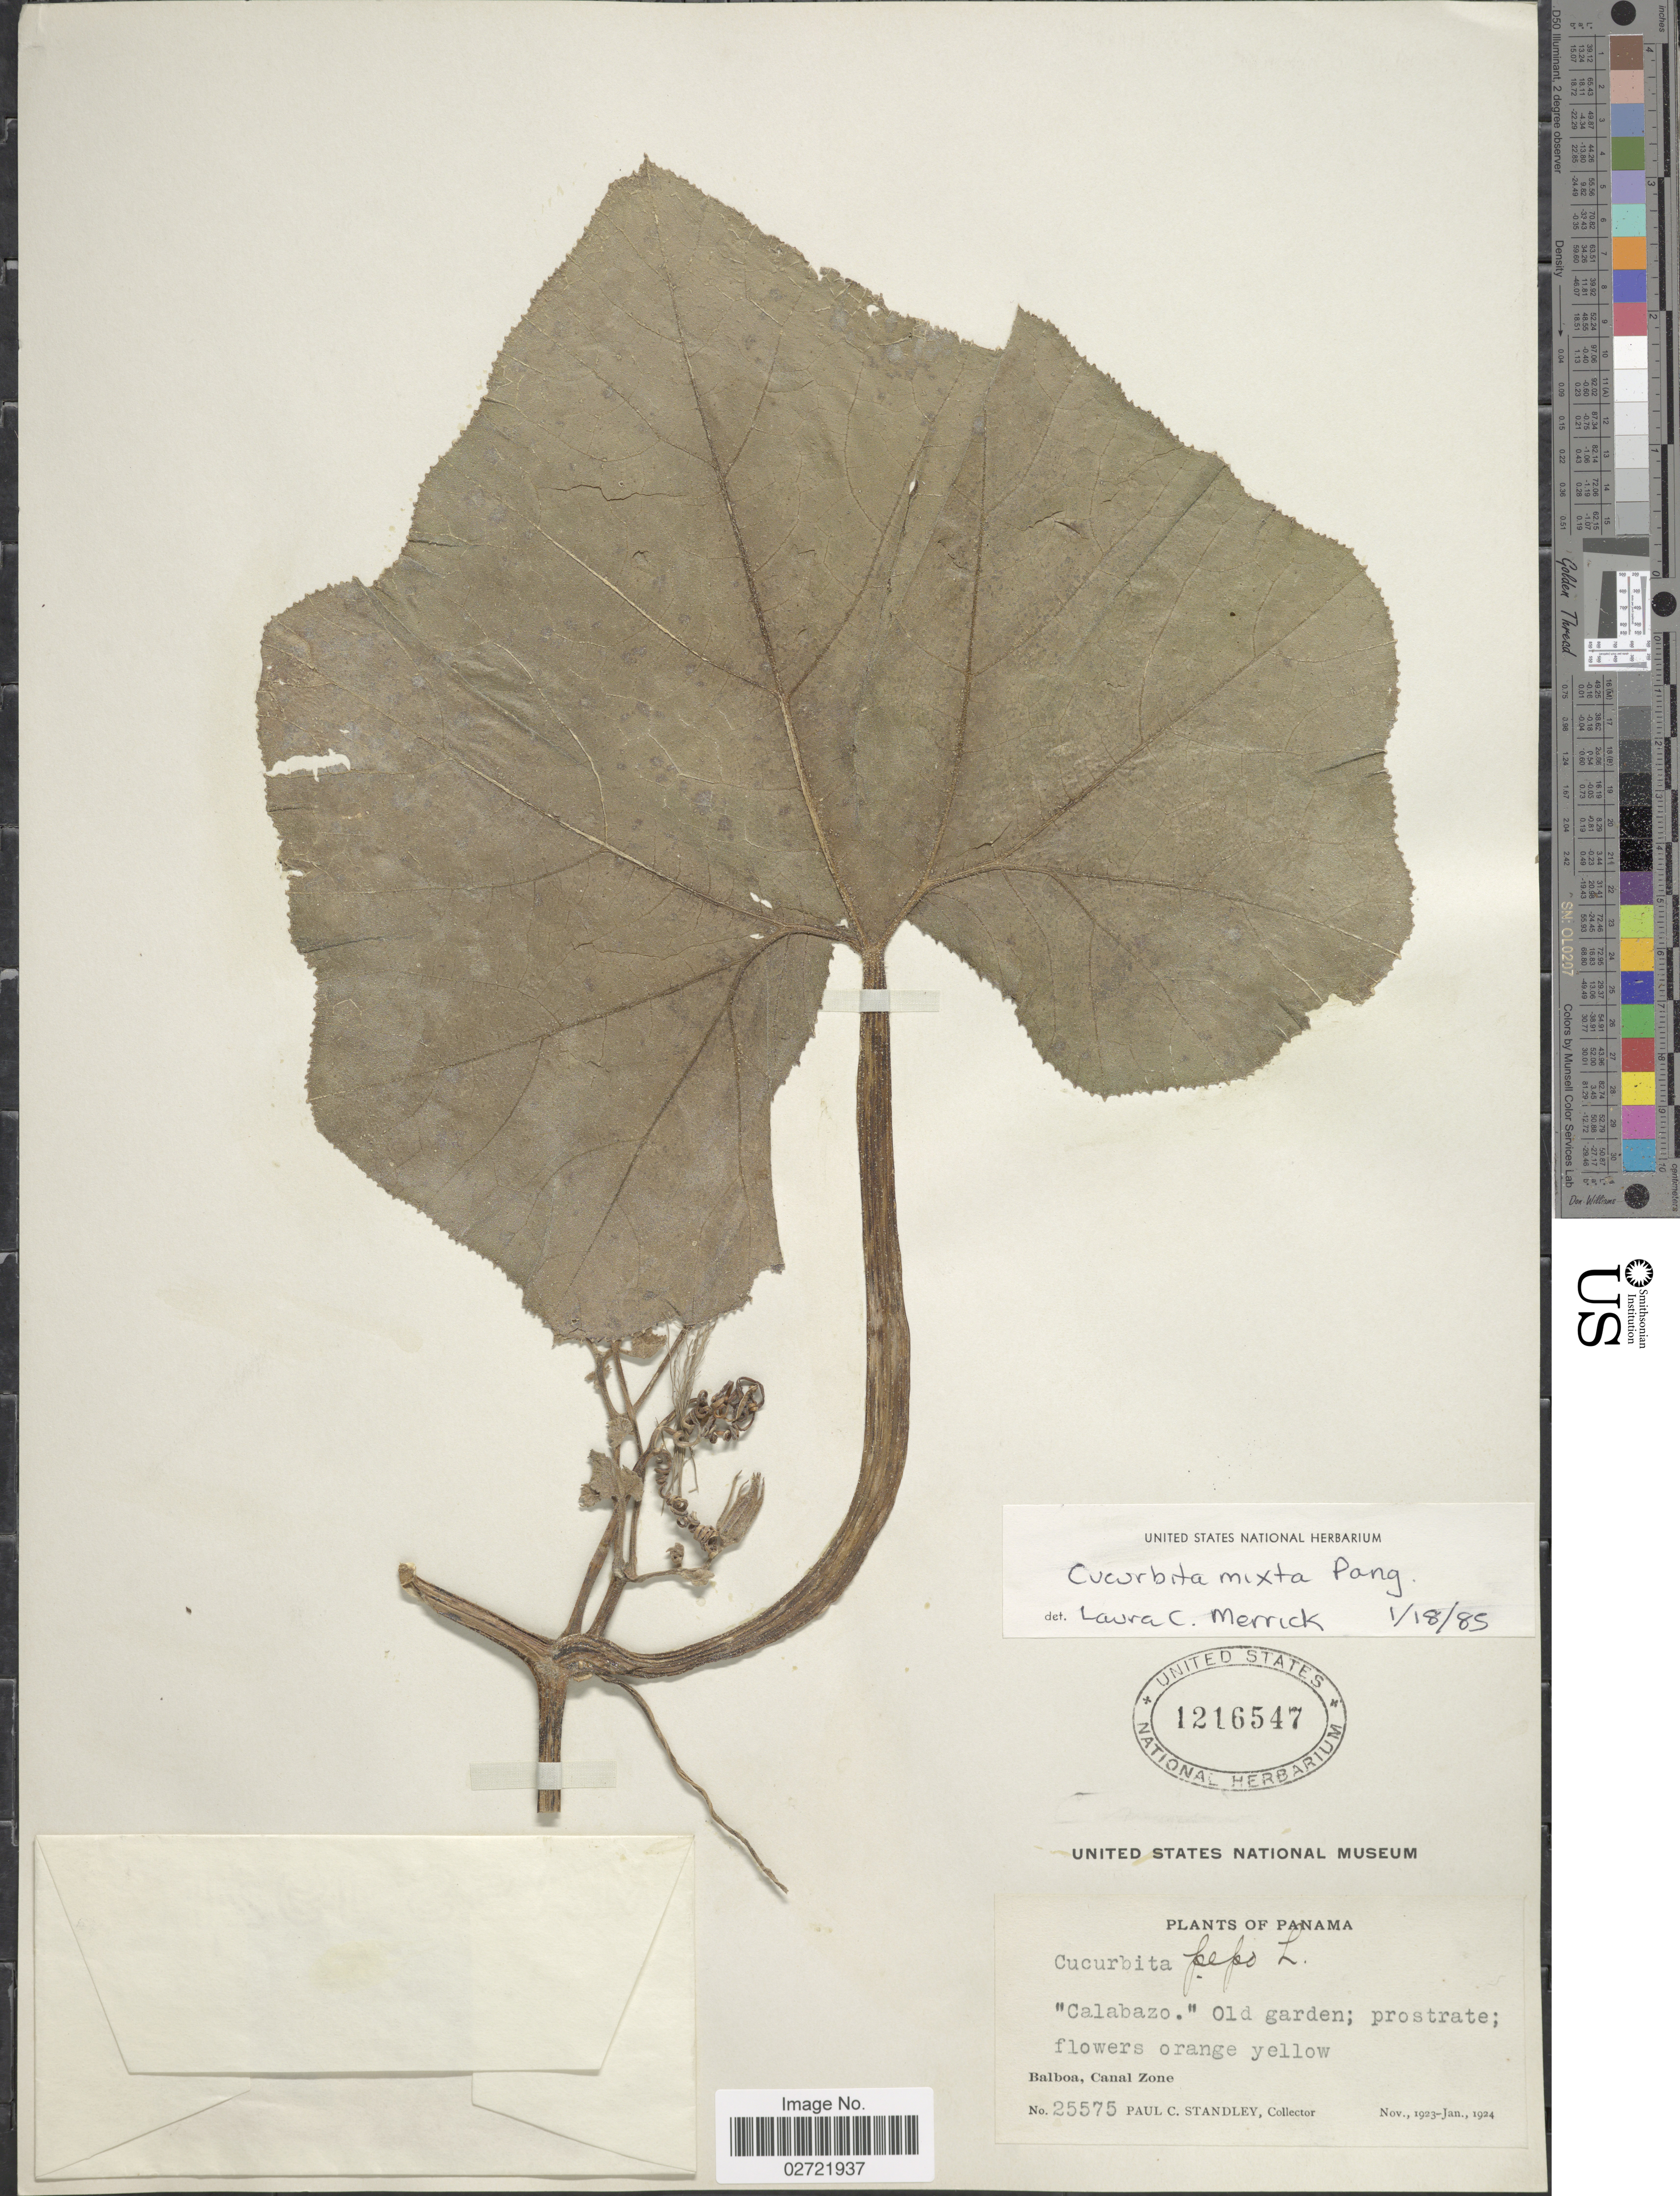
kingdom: Plantae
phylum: Tracheophyta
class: Magnoliopsida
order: Cucurbitales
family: Cucurbitaceae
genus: Cucurbita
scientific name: Cucurbita mixta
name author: Pangalo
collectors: P. C. Standley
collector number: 25575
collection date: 1923-11/1924-01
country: Panama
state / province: Colón / Panamá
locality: Balboa, Canal Zone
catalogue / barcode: US 1216547